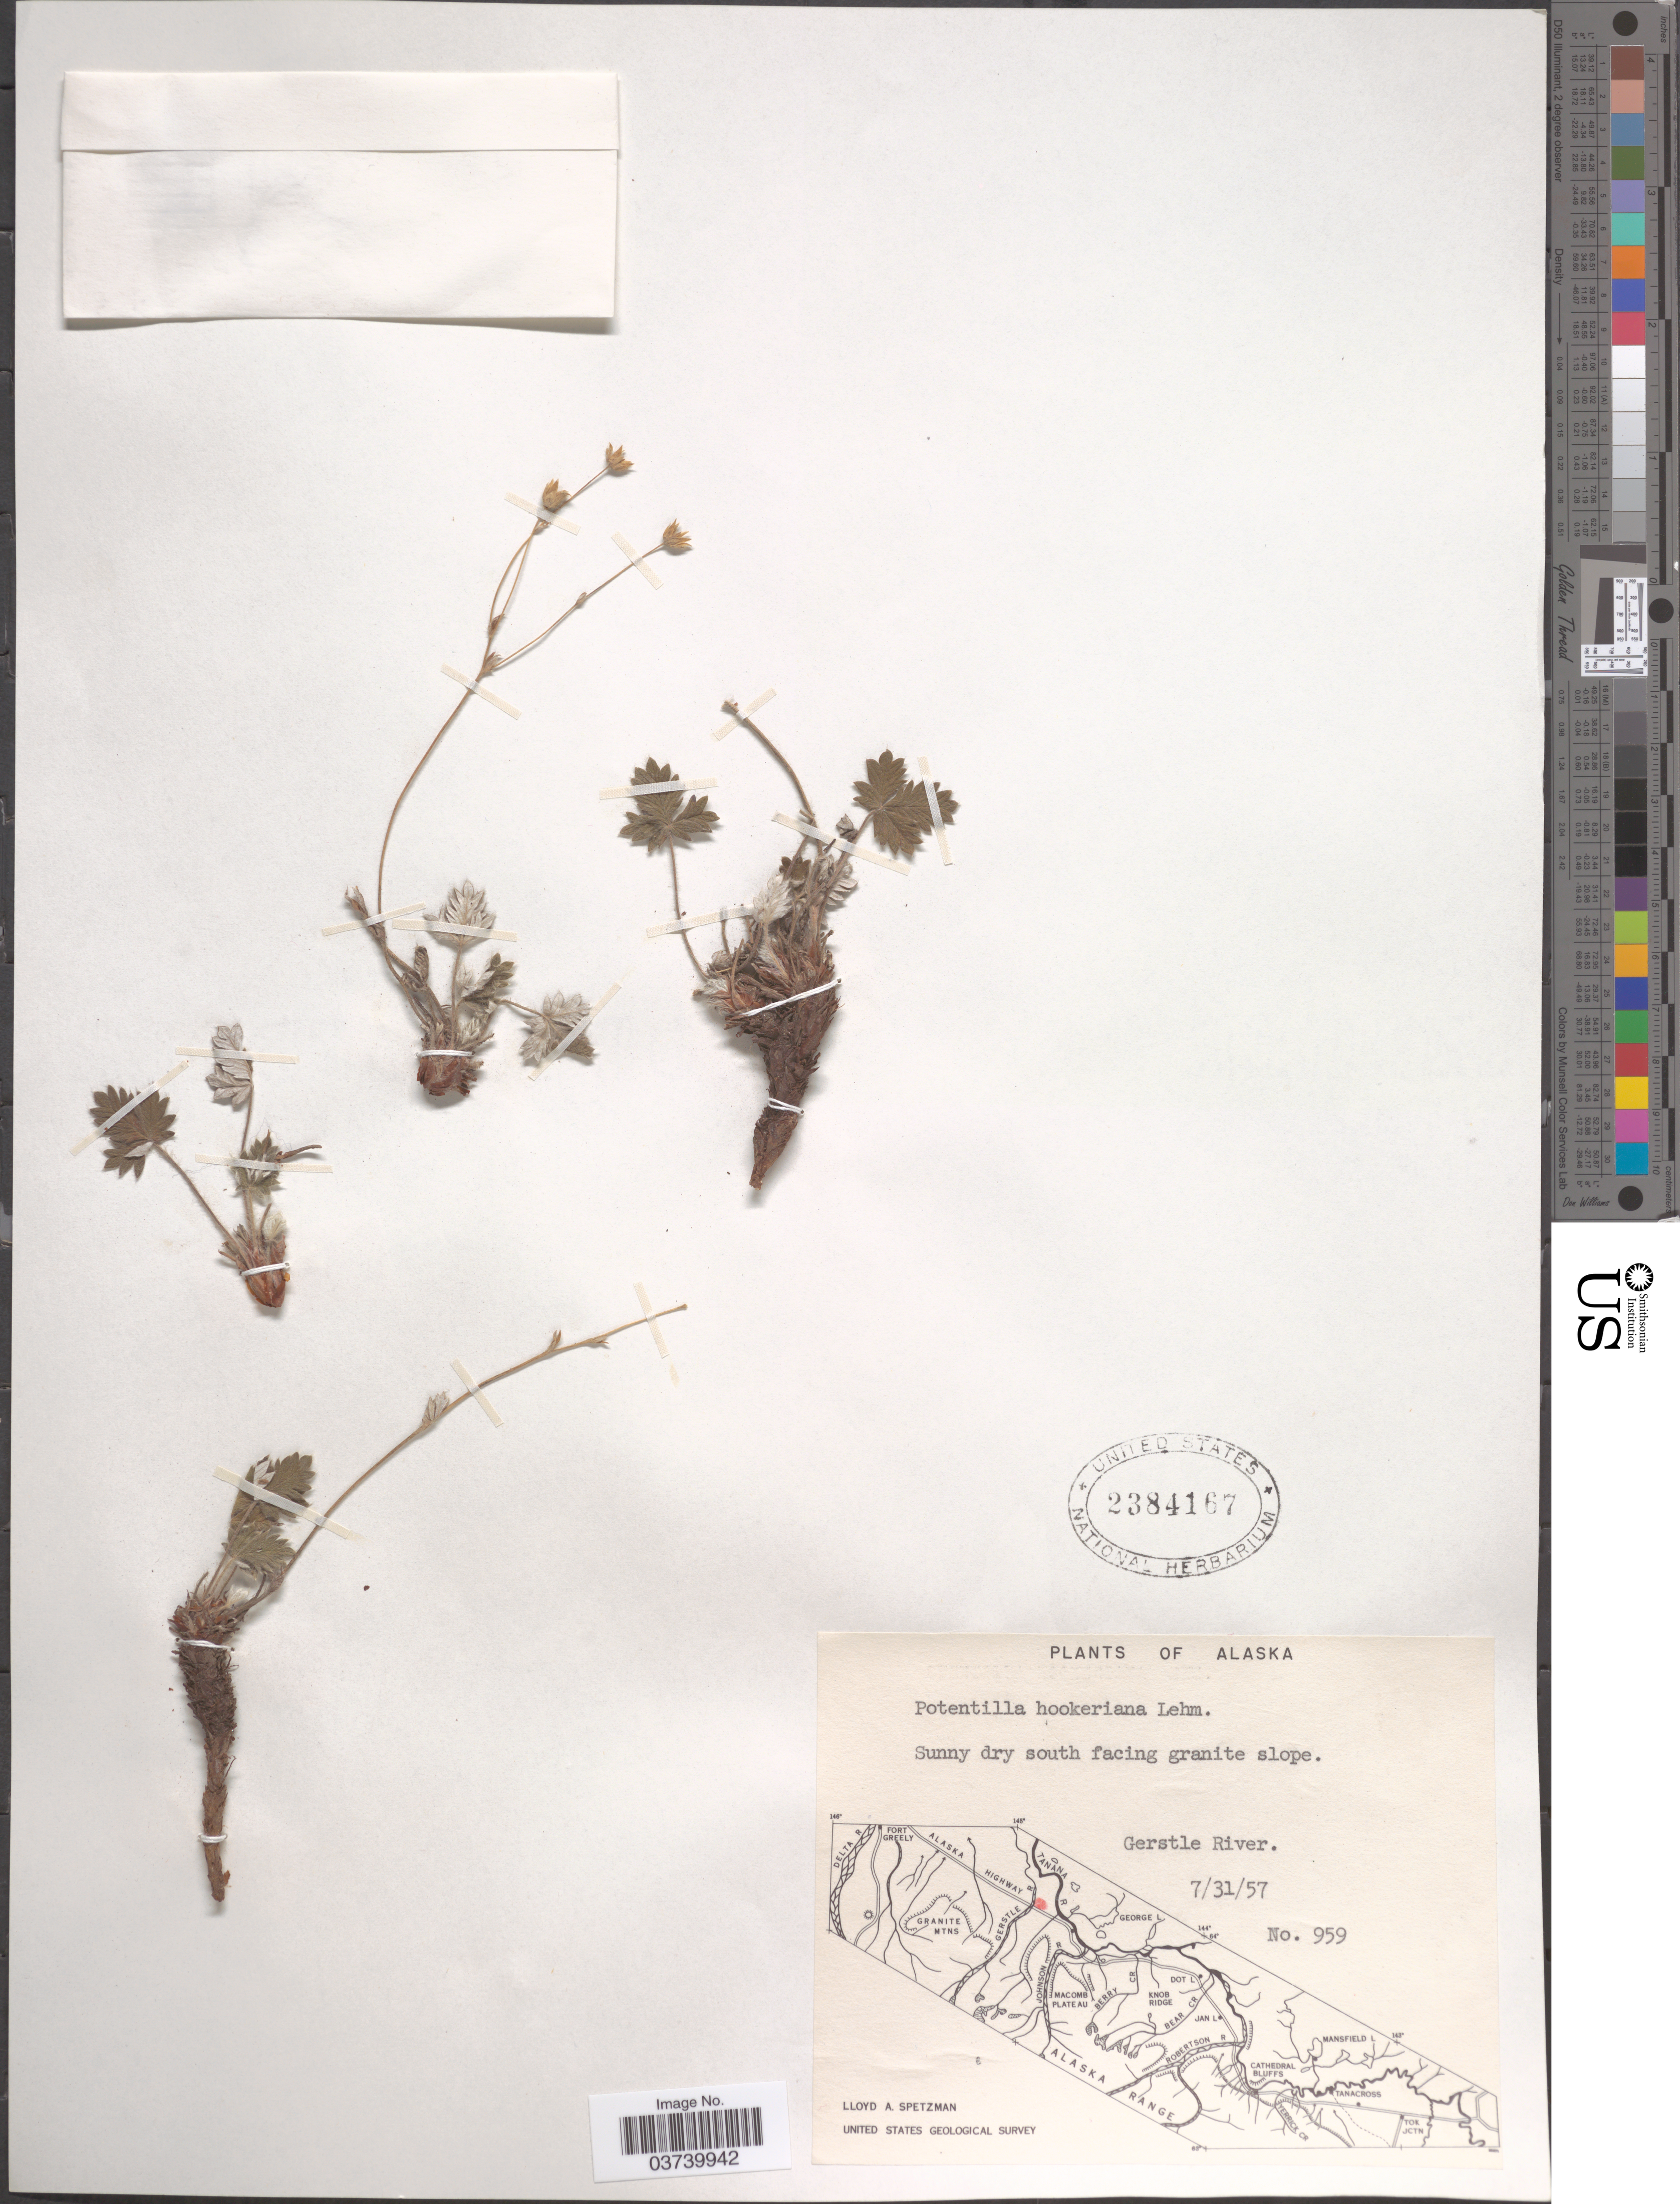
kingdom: Plantae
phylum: Tracheophyta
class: Magnoliopsida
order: Rosales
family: Rosaceae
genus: Potentilla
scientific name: Potentilla hookeriana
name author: F. Lehm.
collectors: L. Spetzman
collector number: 959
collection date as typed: Transcribed d/m/y: 31/7/57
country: United States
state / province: Alaska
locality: Gerstle River.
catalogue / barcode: US 2384167